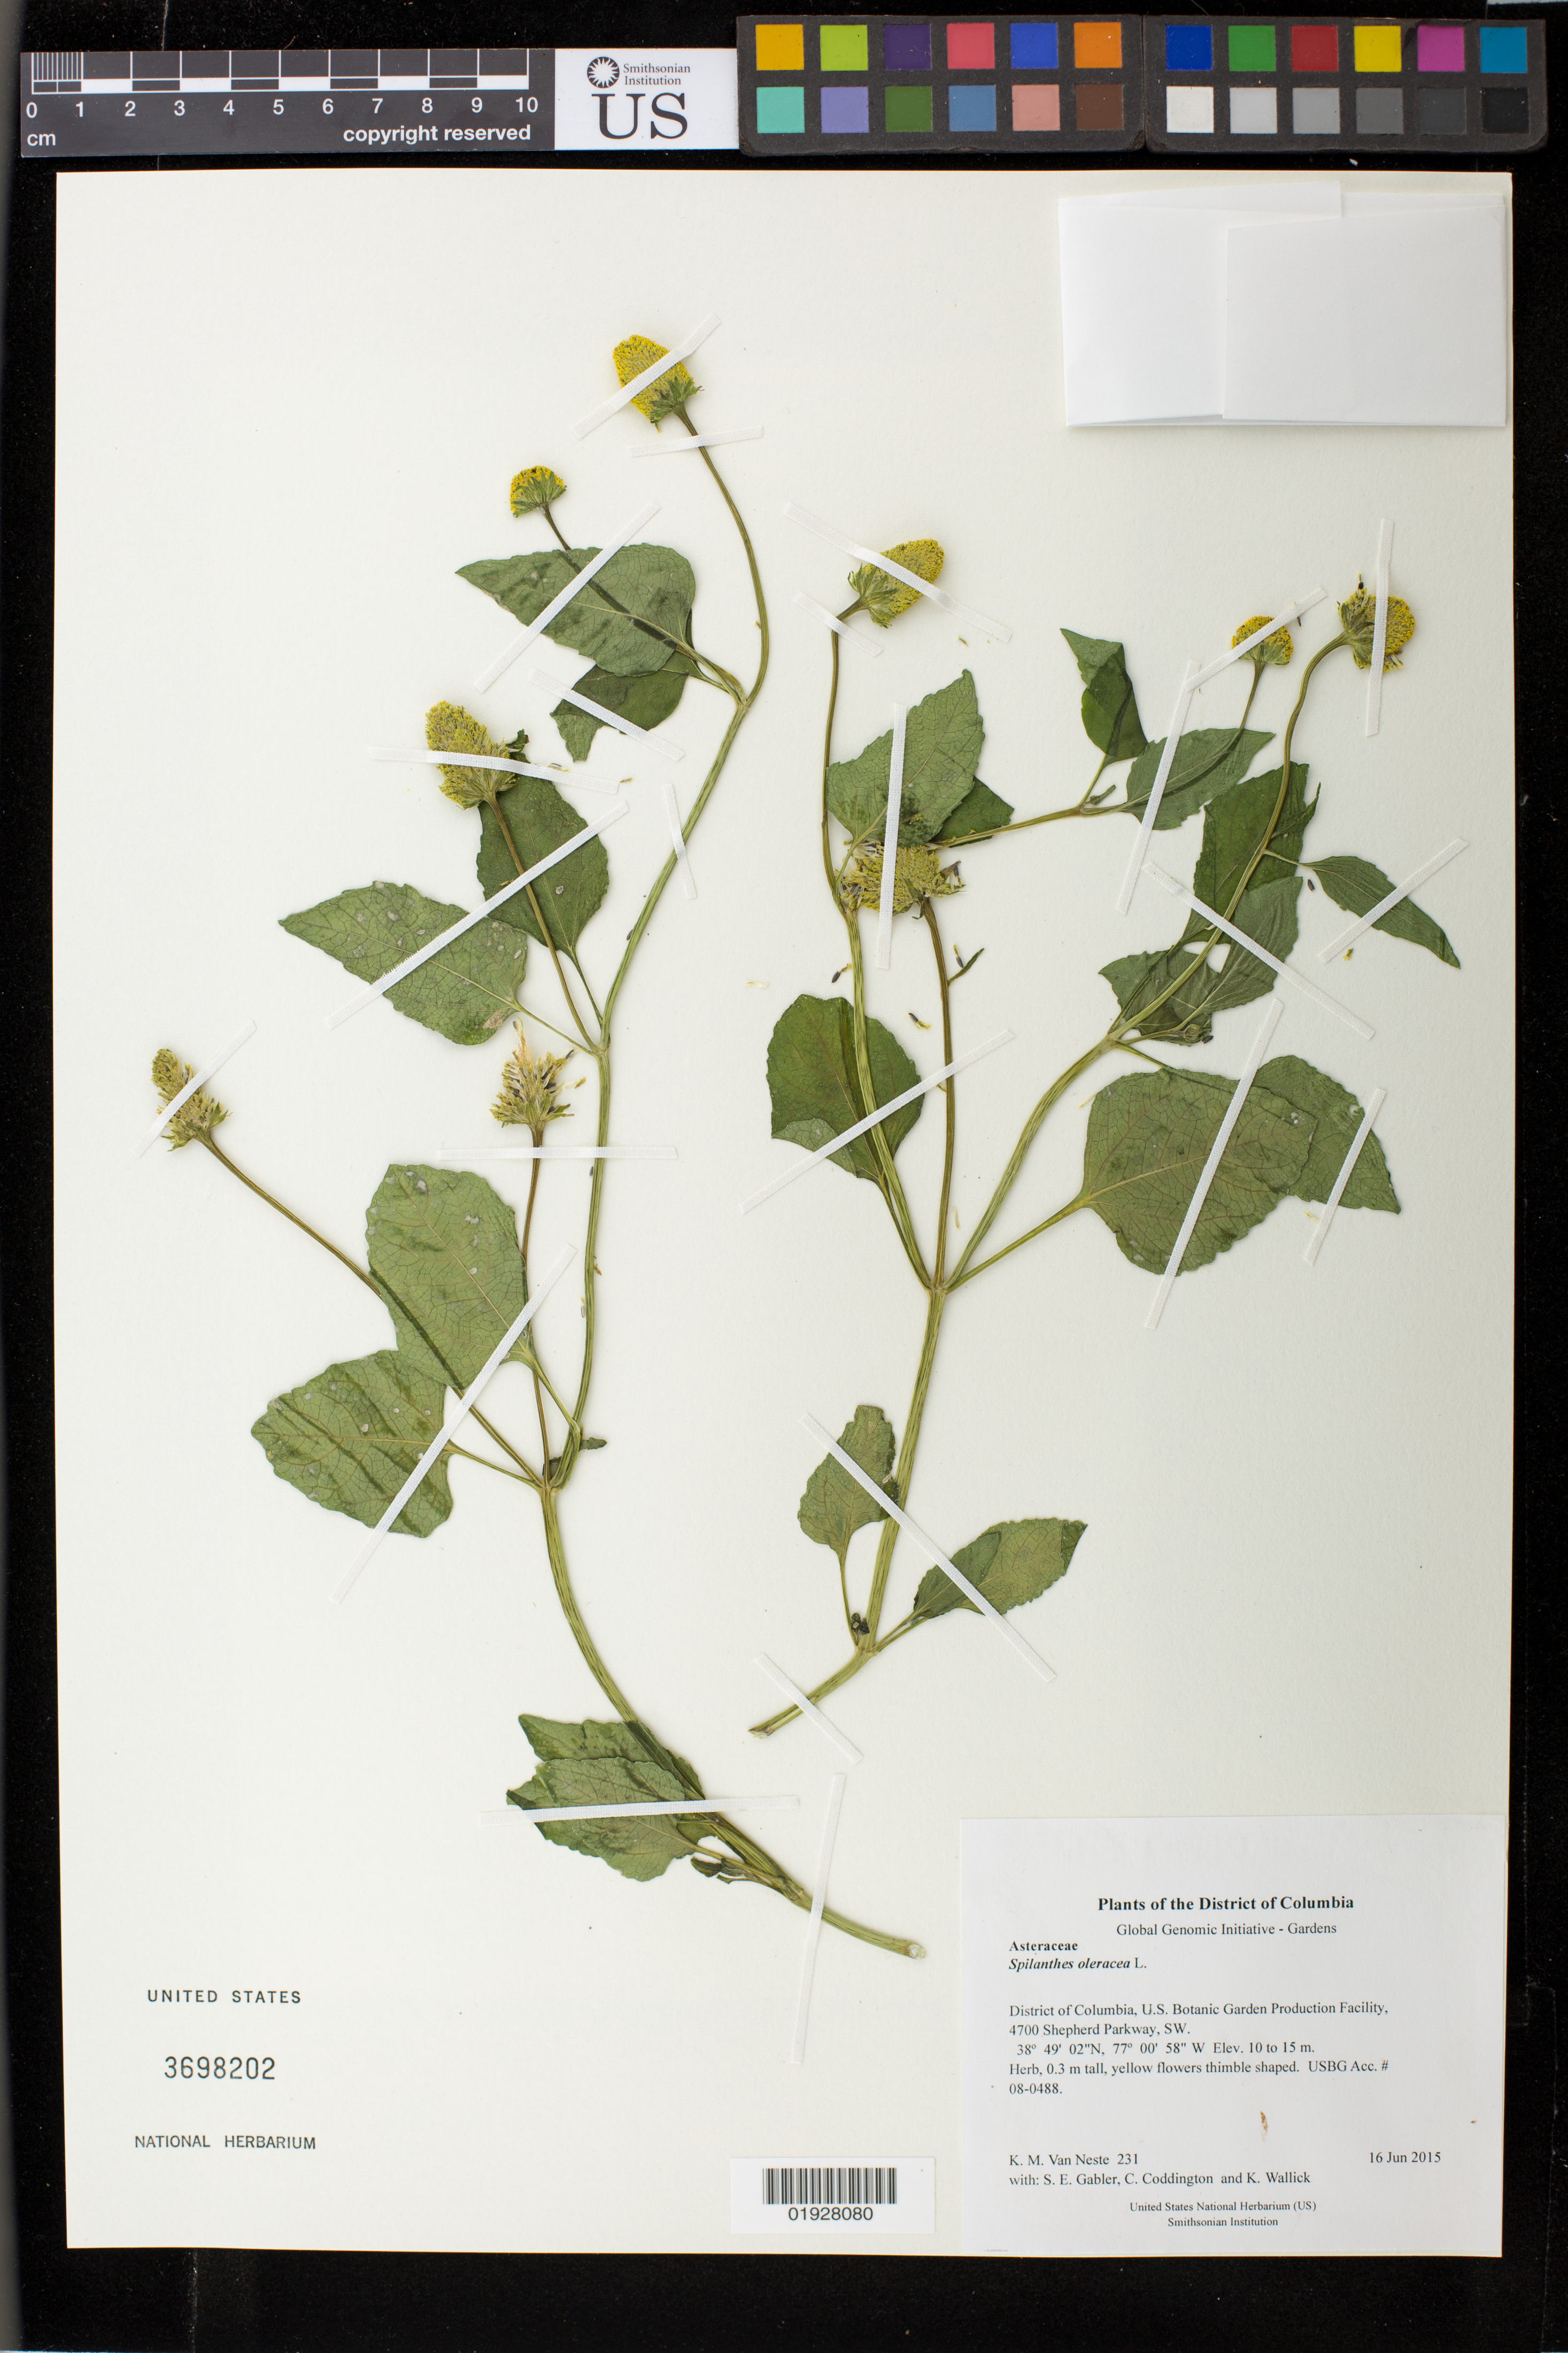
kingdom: Plantae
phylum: Tracheophyta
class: Magnoliopsida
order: Asterales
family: Asteraceae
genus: Spilanthes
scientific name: Spilanthes oleracea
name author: L.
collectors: K. M. Van Neste, S. E. Gabler, C. Coddington & K. Wallick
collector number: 231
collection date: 2015-06-16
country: United States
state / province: District of Columbia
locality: U.S. Botanic Garden Production Facility, 4700 Shepherd Parkway, SW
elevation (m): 10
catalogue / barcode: US 3698202